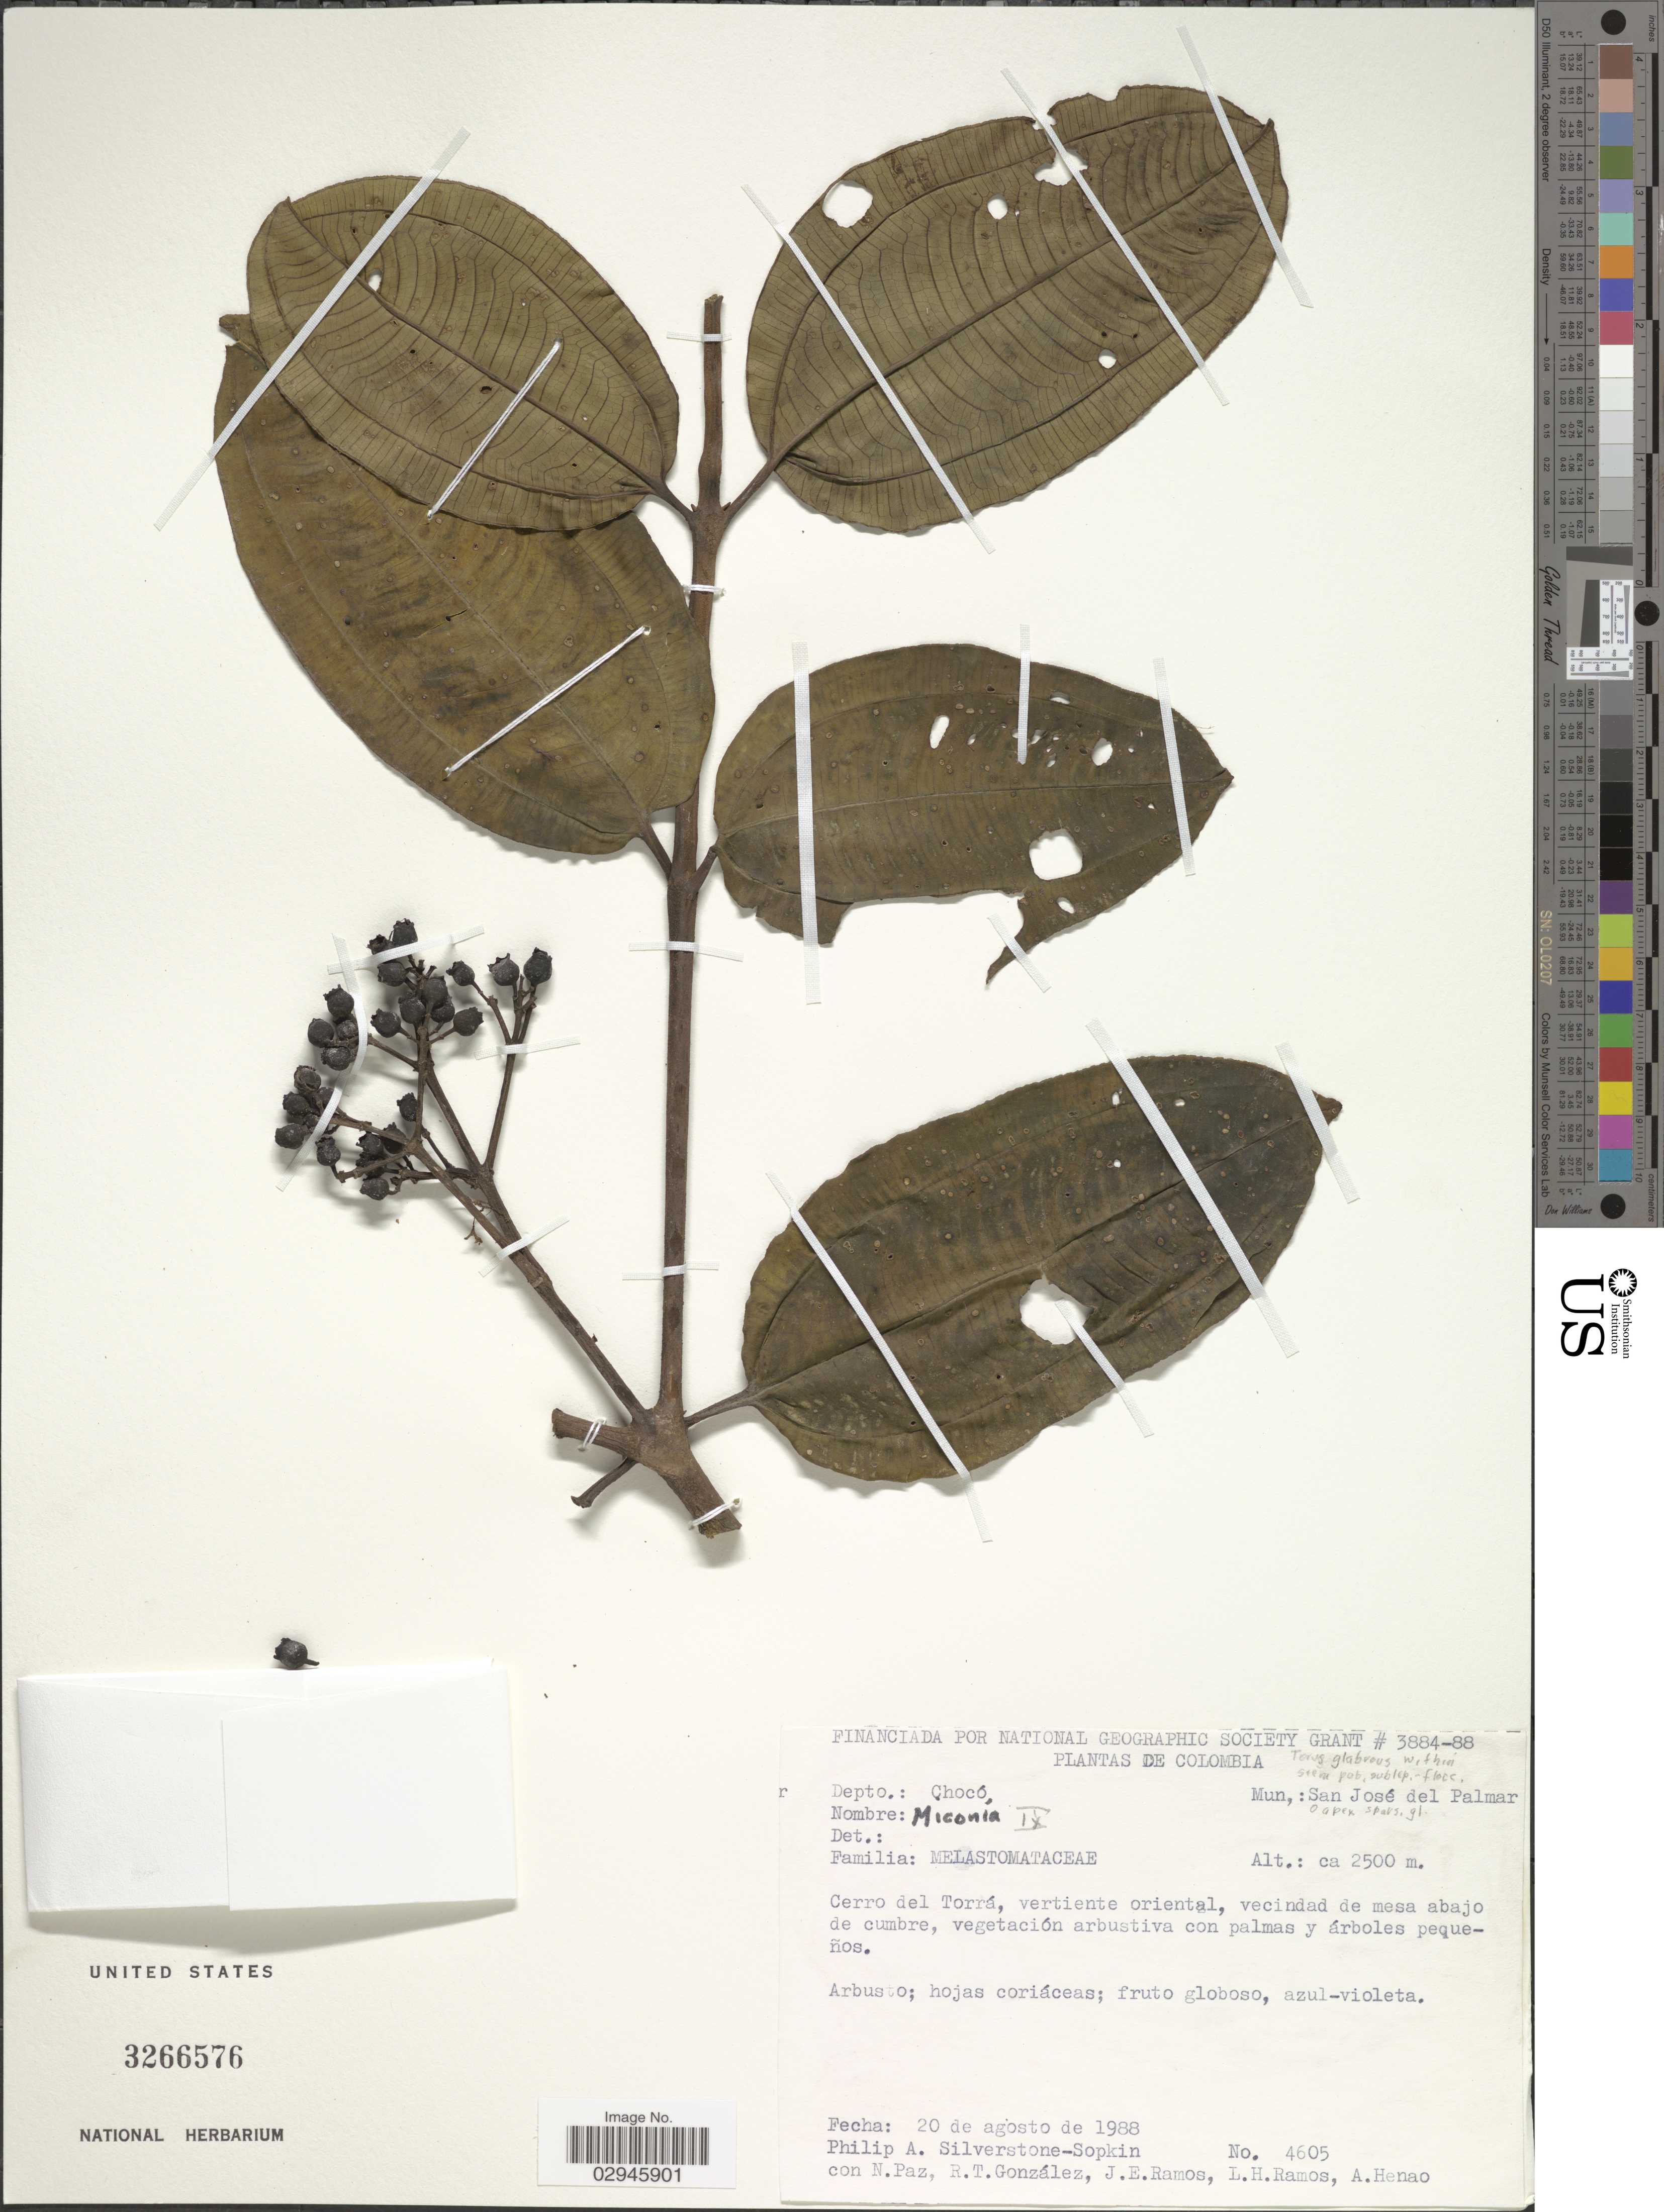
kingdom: Plantae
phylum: Tracheophyta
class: Magnoliopsida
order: Myrtales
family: Melastomataceae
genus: Miconia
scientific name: Miconia sp.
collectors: P. A. Silverstone-Sopkin, N. Paz, R. Gonzalez, J. E. Ramos & et al.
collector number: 4605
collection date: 1988-08-20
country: Colombia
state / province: Chocó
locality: Depto.: Chocó. Mun.: San José del Palmar. Cerro del Torrá, vertiente oriental, vecindad de mesa abajo de cumbre.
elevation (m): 2500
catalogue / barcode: US 3266576